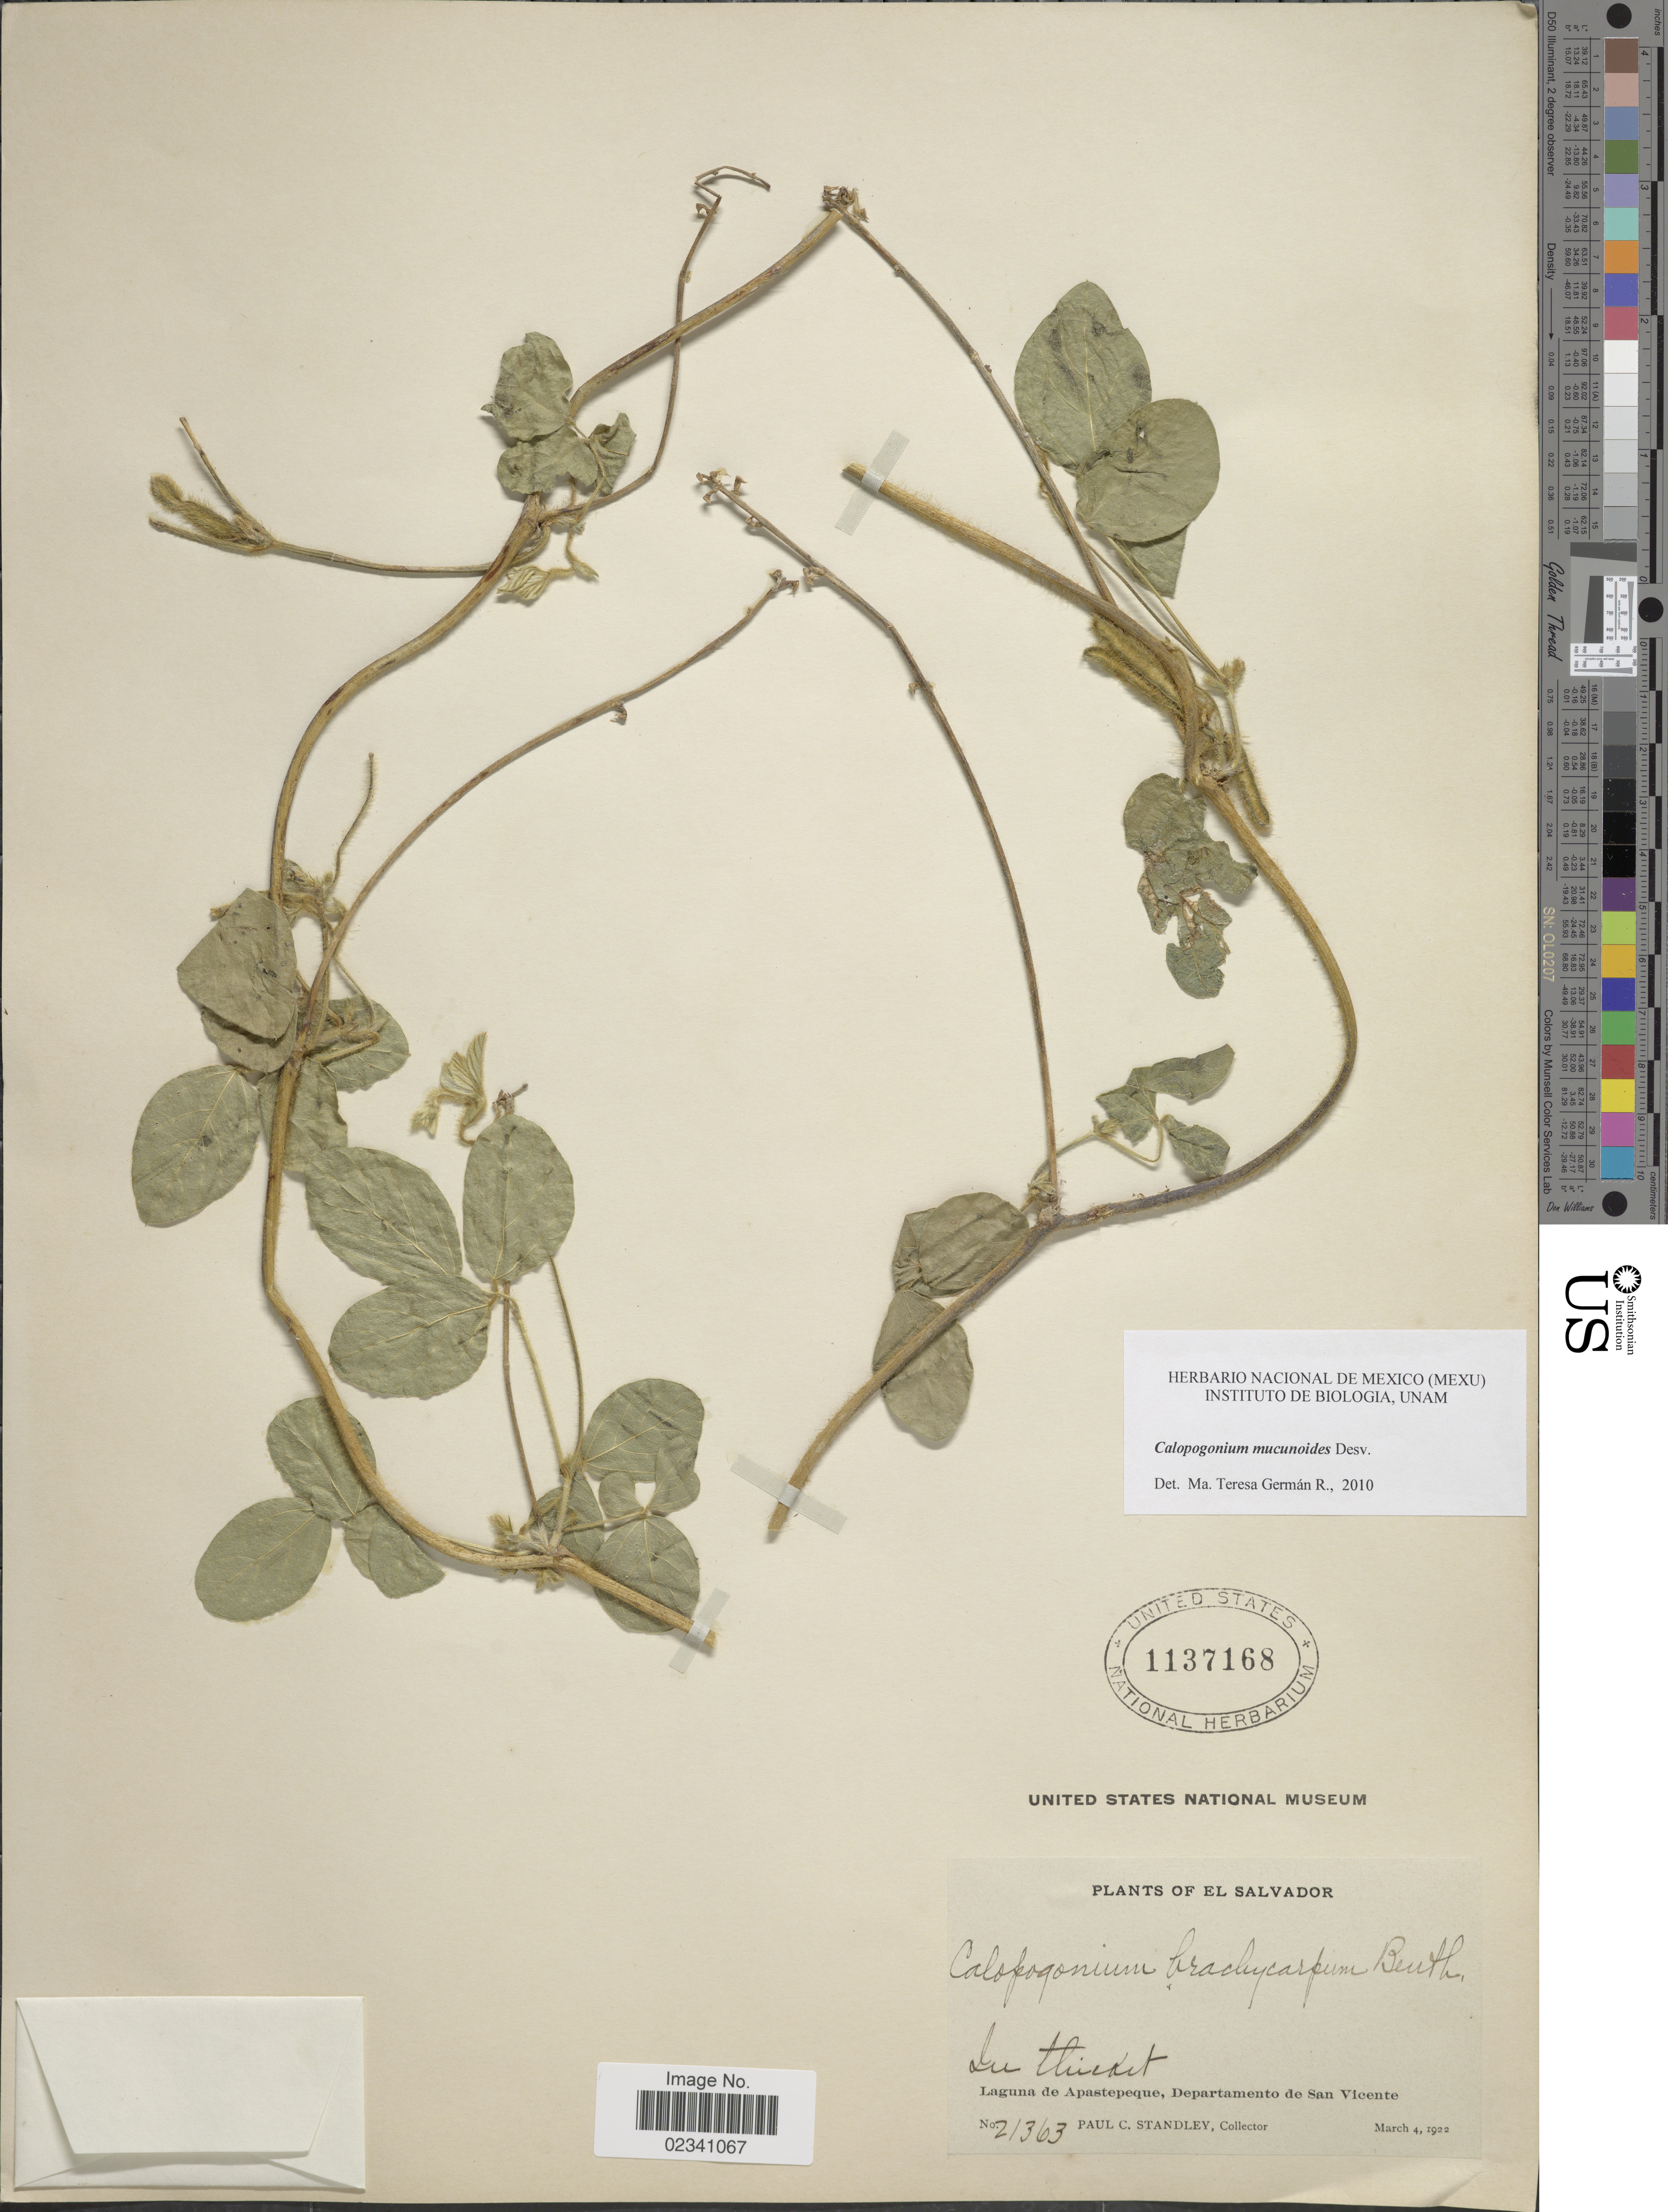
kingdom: Plantae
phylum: Tracheophyta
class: Magnoliopsida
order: Fabales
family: Fabaceae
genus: Calopogonium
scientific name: Calopogonium mucunoides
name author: Desv.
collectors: P. C. Standley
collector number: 21363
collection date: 1922-03-04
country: El Salvador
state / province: San Vincente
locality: In thicket, Laguna de Apastepeque, Departamento de San Vicente.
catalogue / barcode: US 1137168